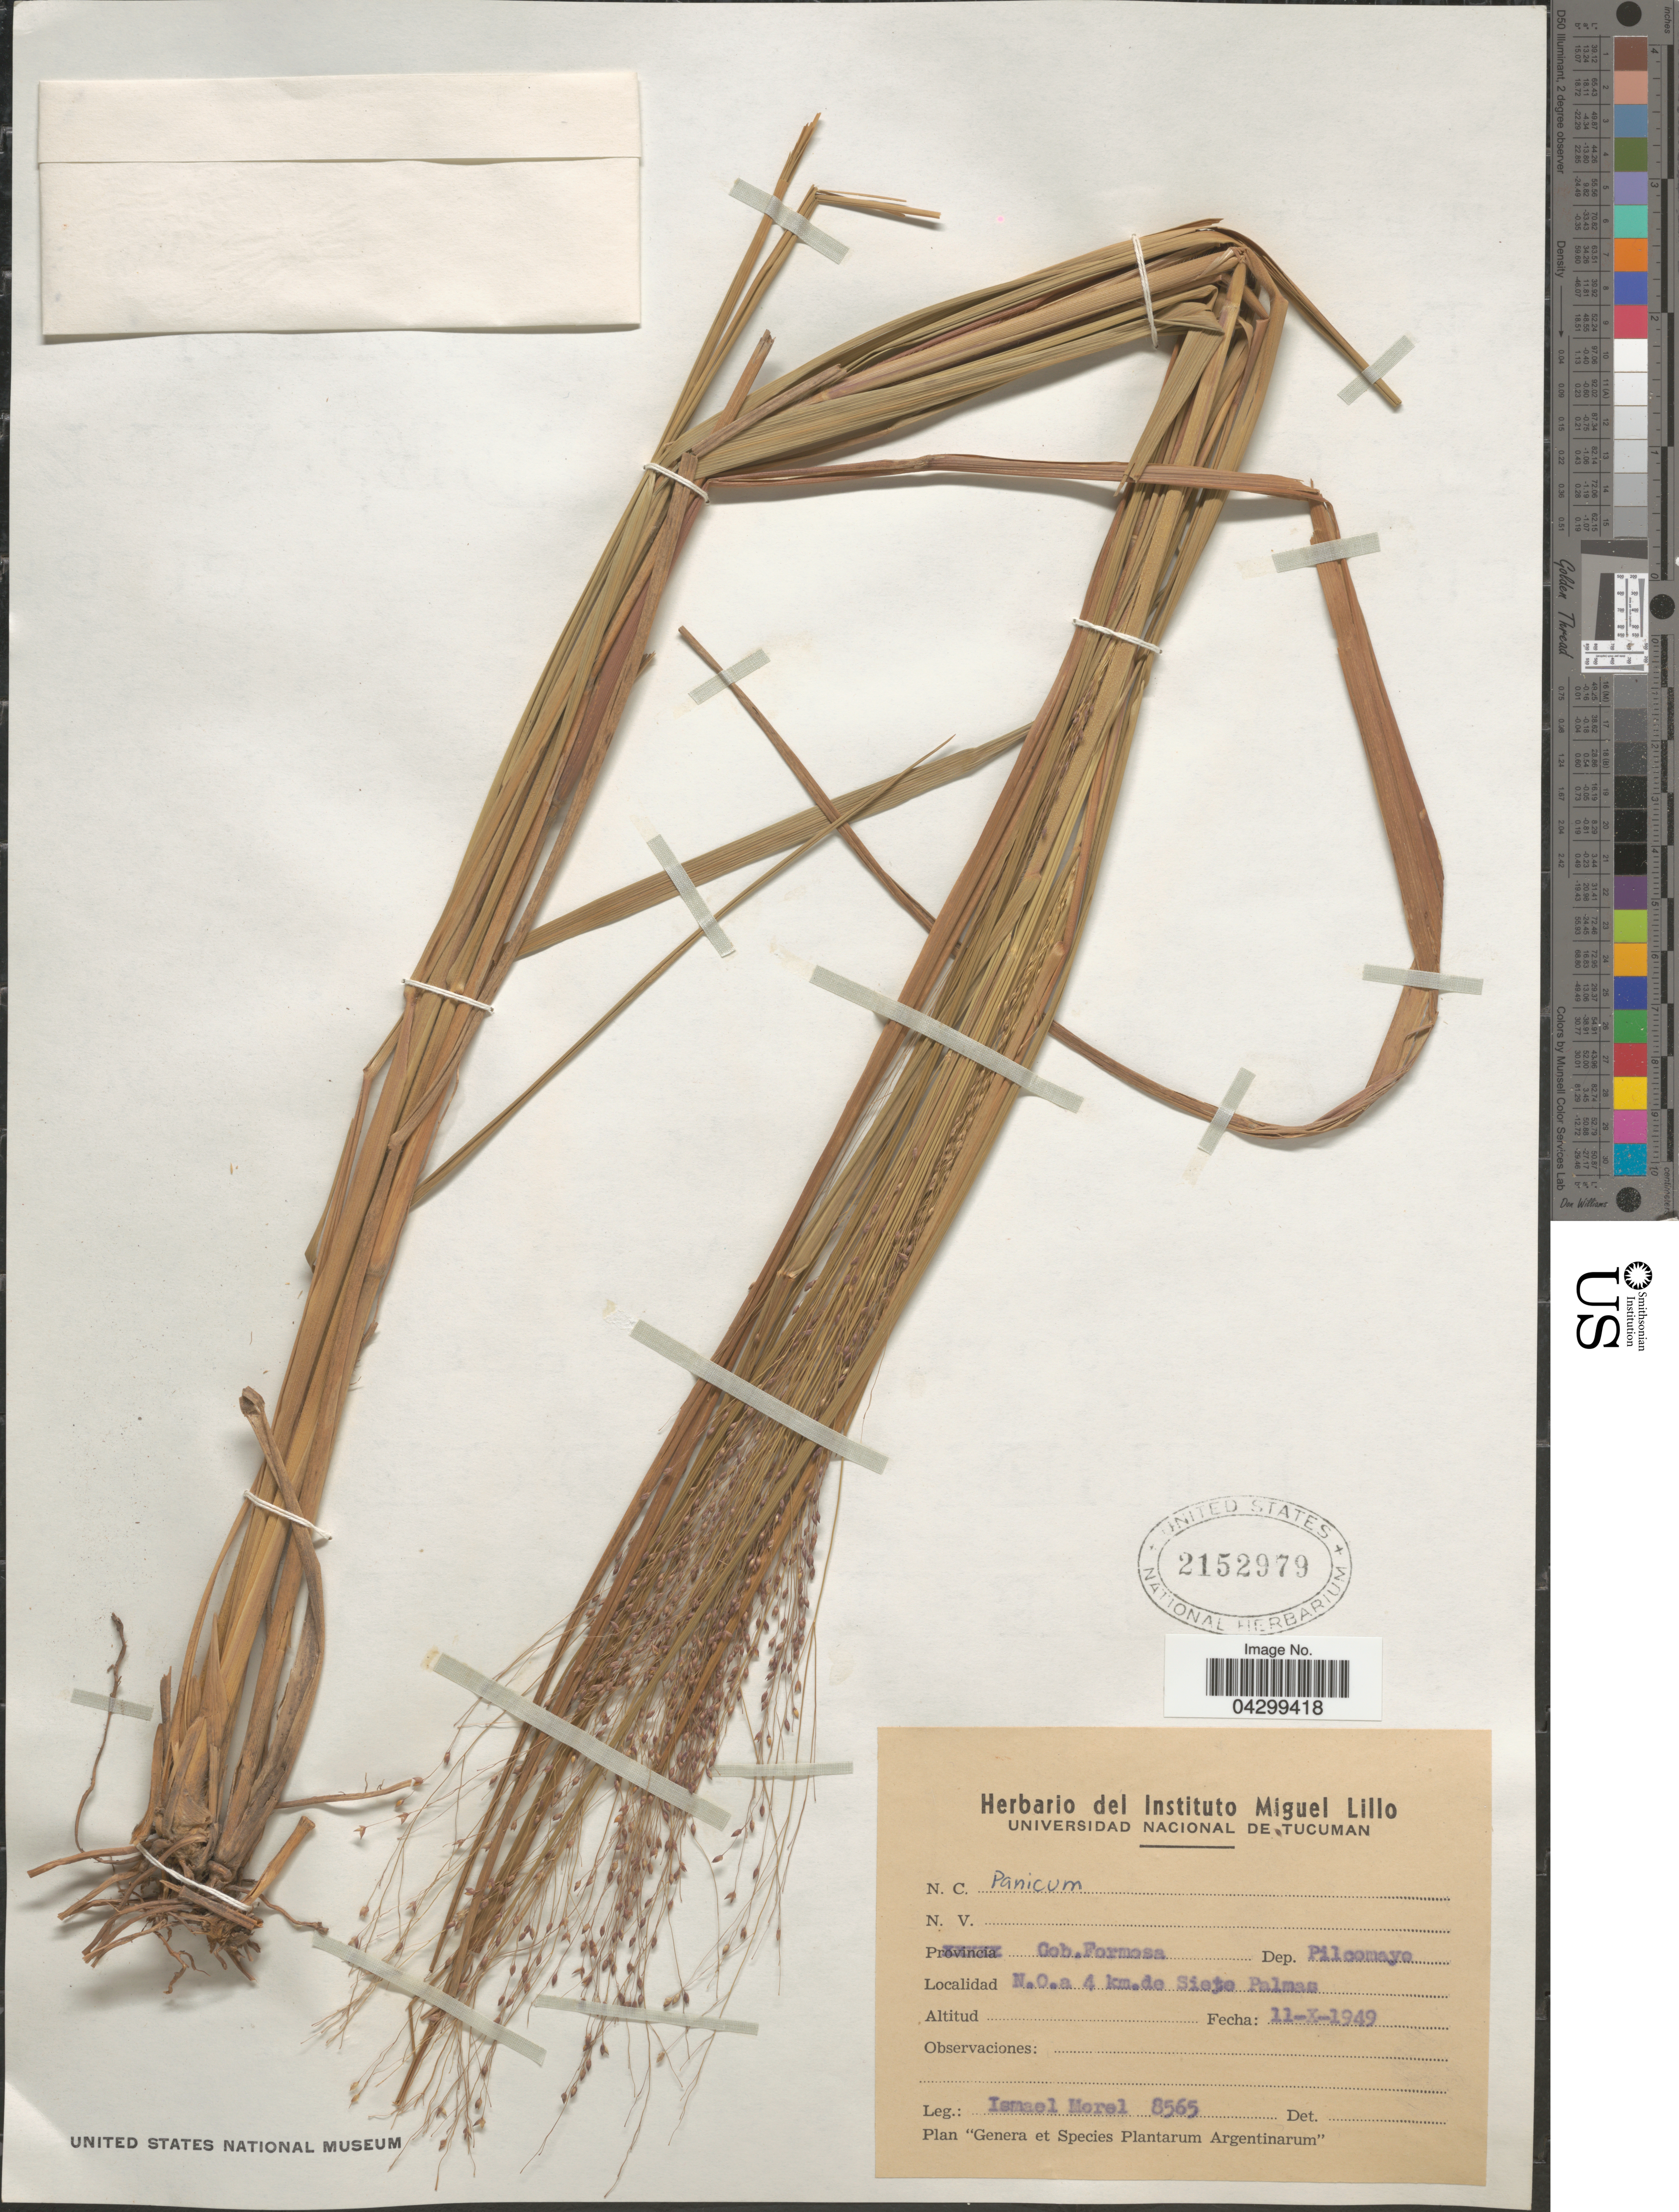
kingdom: Plantae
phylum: Tracheophyta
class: Liliopsida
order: Poales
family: Poaceae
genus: Panicum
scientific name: Panicum bergii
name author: Arechav.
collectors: I. Morel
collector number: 8565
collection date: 1949-10-11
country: Argentina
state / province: Formosa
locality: Gob. Formosa. Dep. Pilcomayo. N.O. a 4 km. do Siete Palmas.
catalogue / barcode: US 2152979